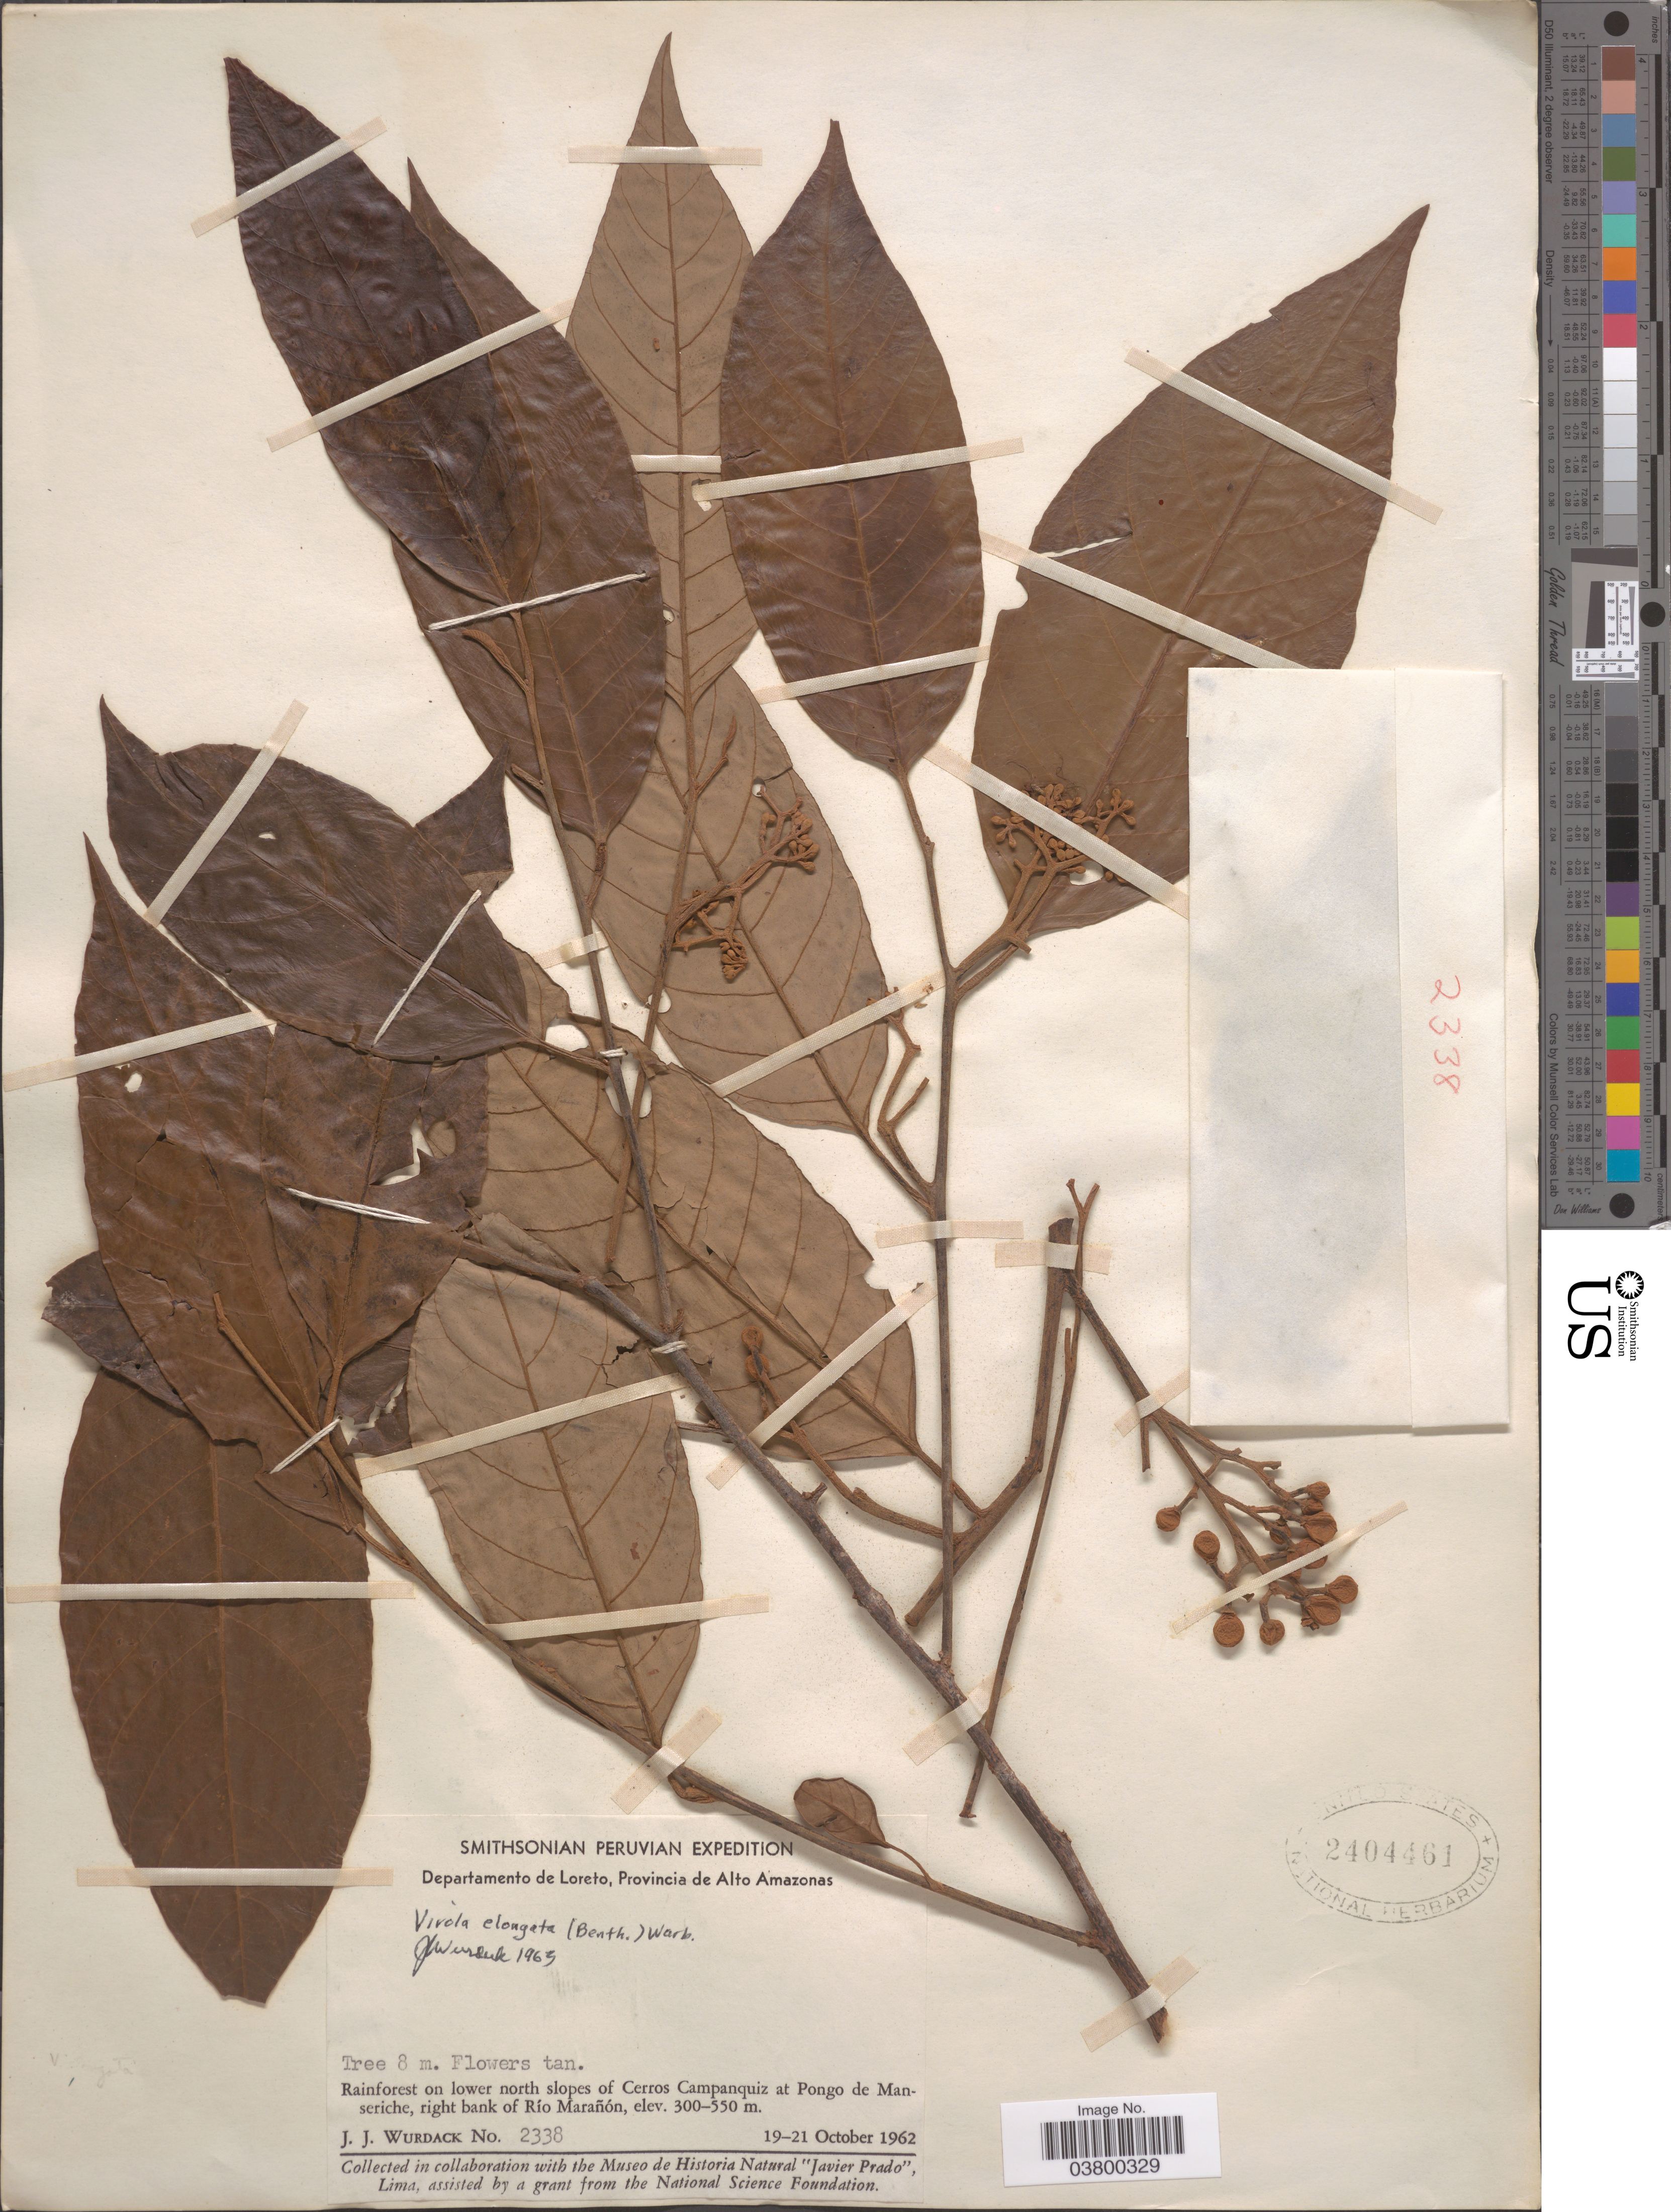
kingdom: Plantae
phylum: Tracheophyta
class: Magnoliopsida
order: Magnoliales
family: Myristicaceae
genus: Virola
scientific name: Virola elongata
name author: (Benth.) Warb.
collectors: J. J. Wurdack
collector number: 2338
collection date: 1962-10-19/1962-10-21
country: Peru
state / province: Loreto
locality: Departamento de Loreto, Provincia de Alto Amazonas. On lower north slopes of Cerros Campanquiz at Pongo de Manseriche, right bank of Río Marañón.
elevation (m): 300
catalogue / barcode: US 2404461